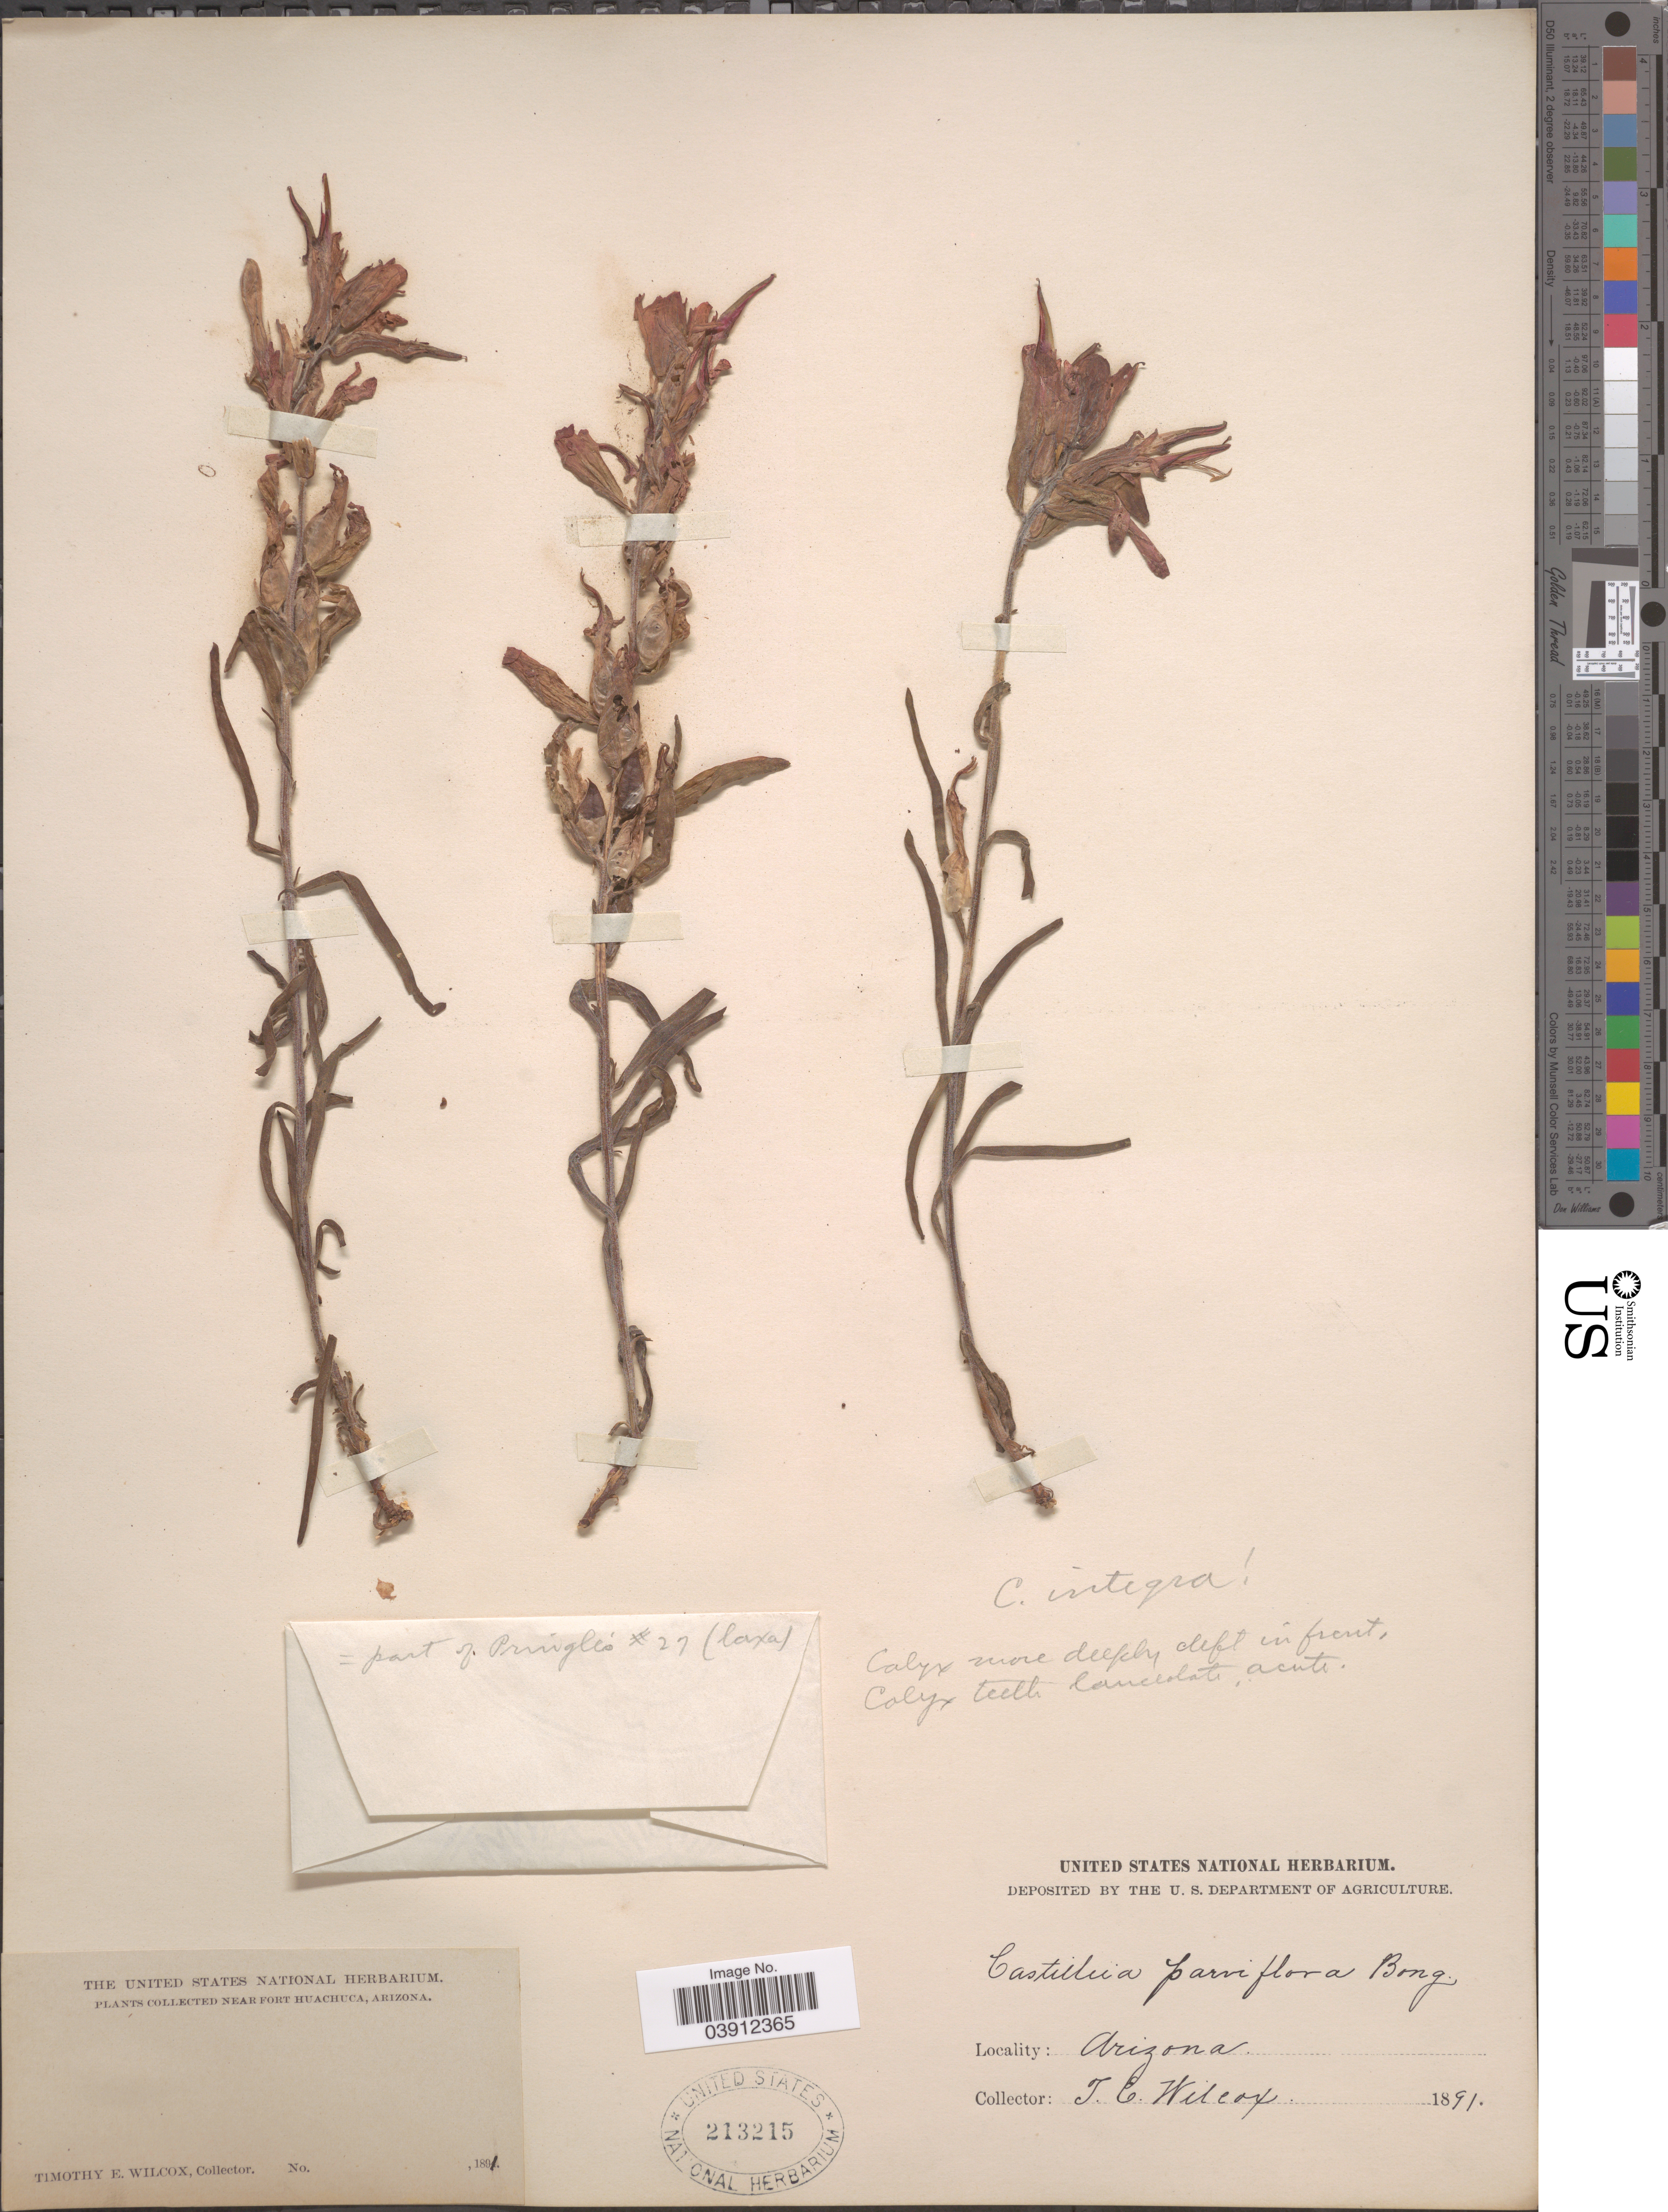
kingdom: Plantae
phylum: Tracheophyta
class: Magnoliopsida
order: Lamiales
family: Orobanchaceae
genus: Castilleja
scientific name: Castilleja integra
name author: A. Gray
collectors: T. E. Wilcox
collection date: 1891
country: United States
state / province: Arizona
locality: Near Fort Huachuca.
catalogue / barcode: US 213215